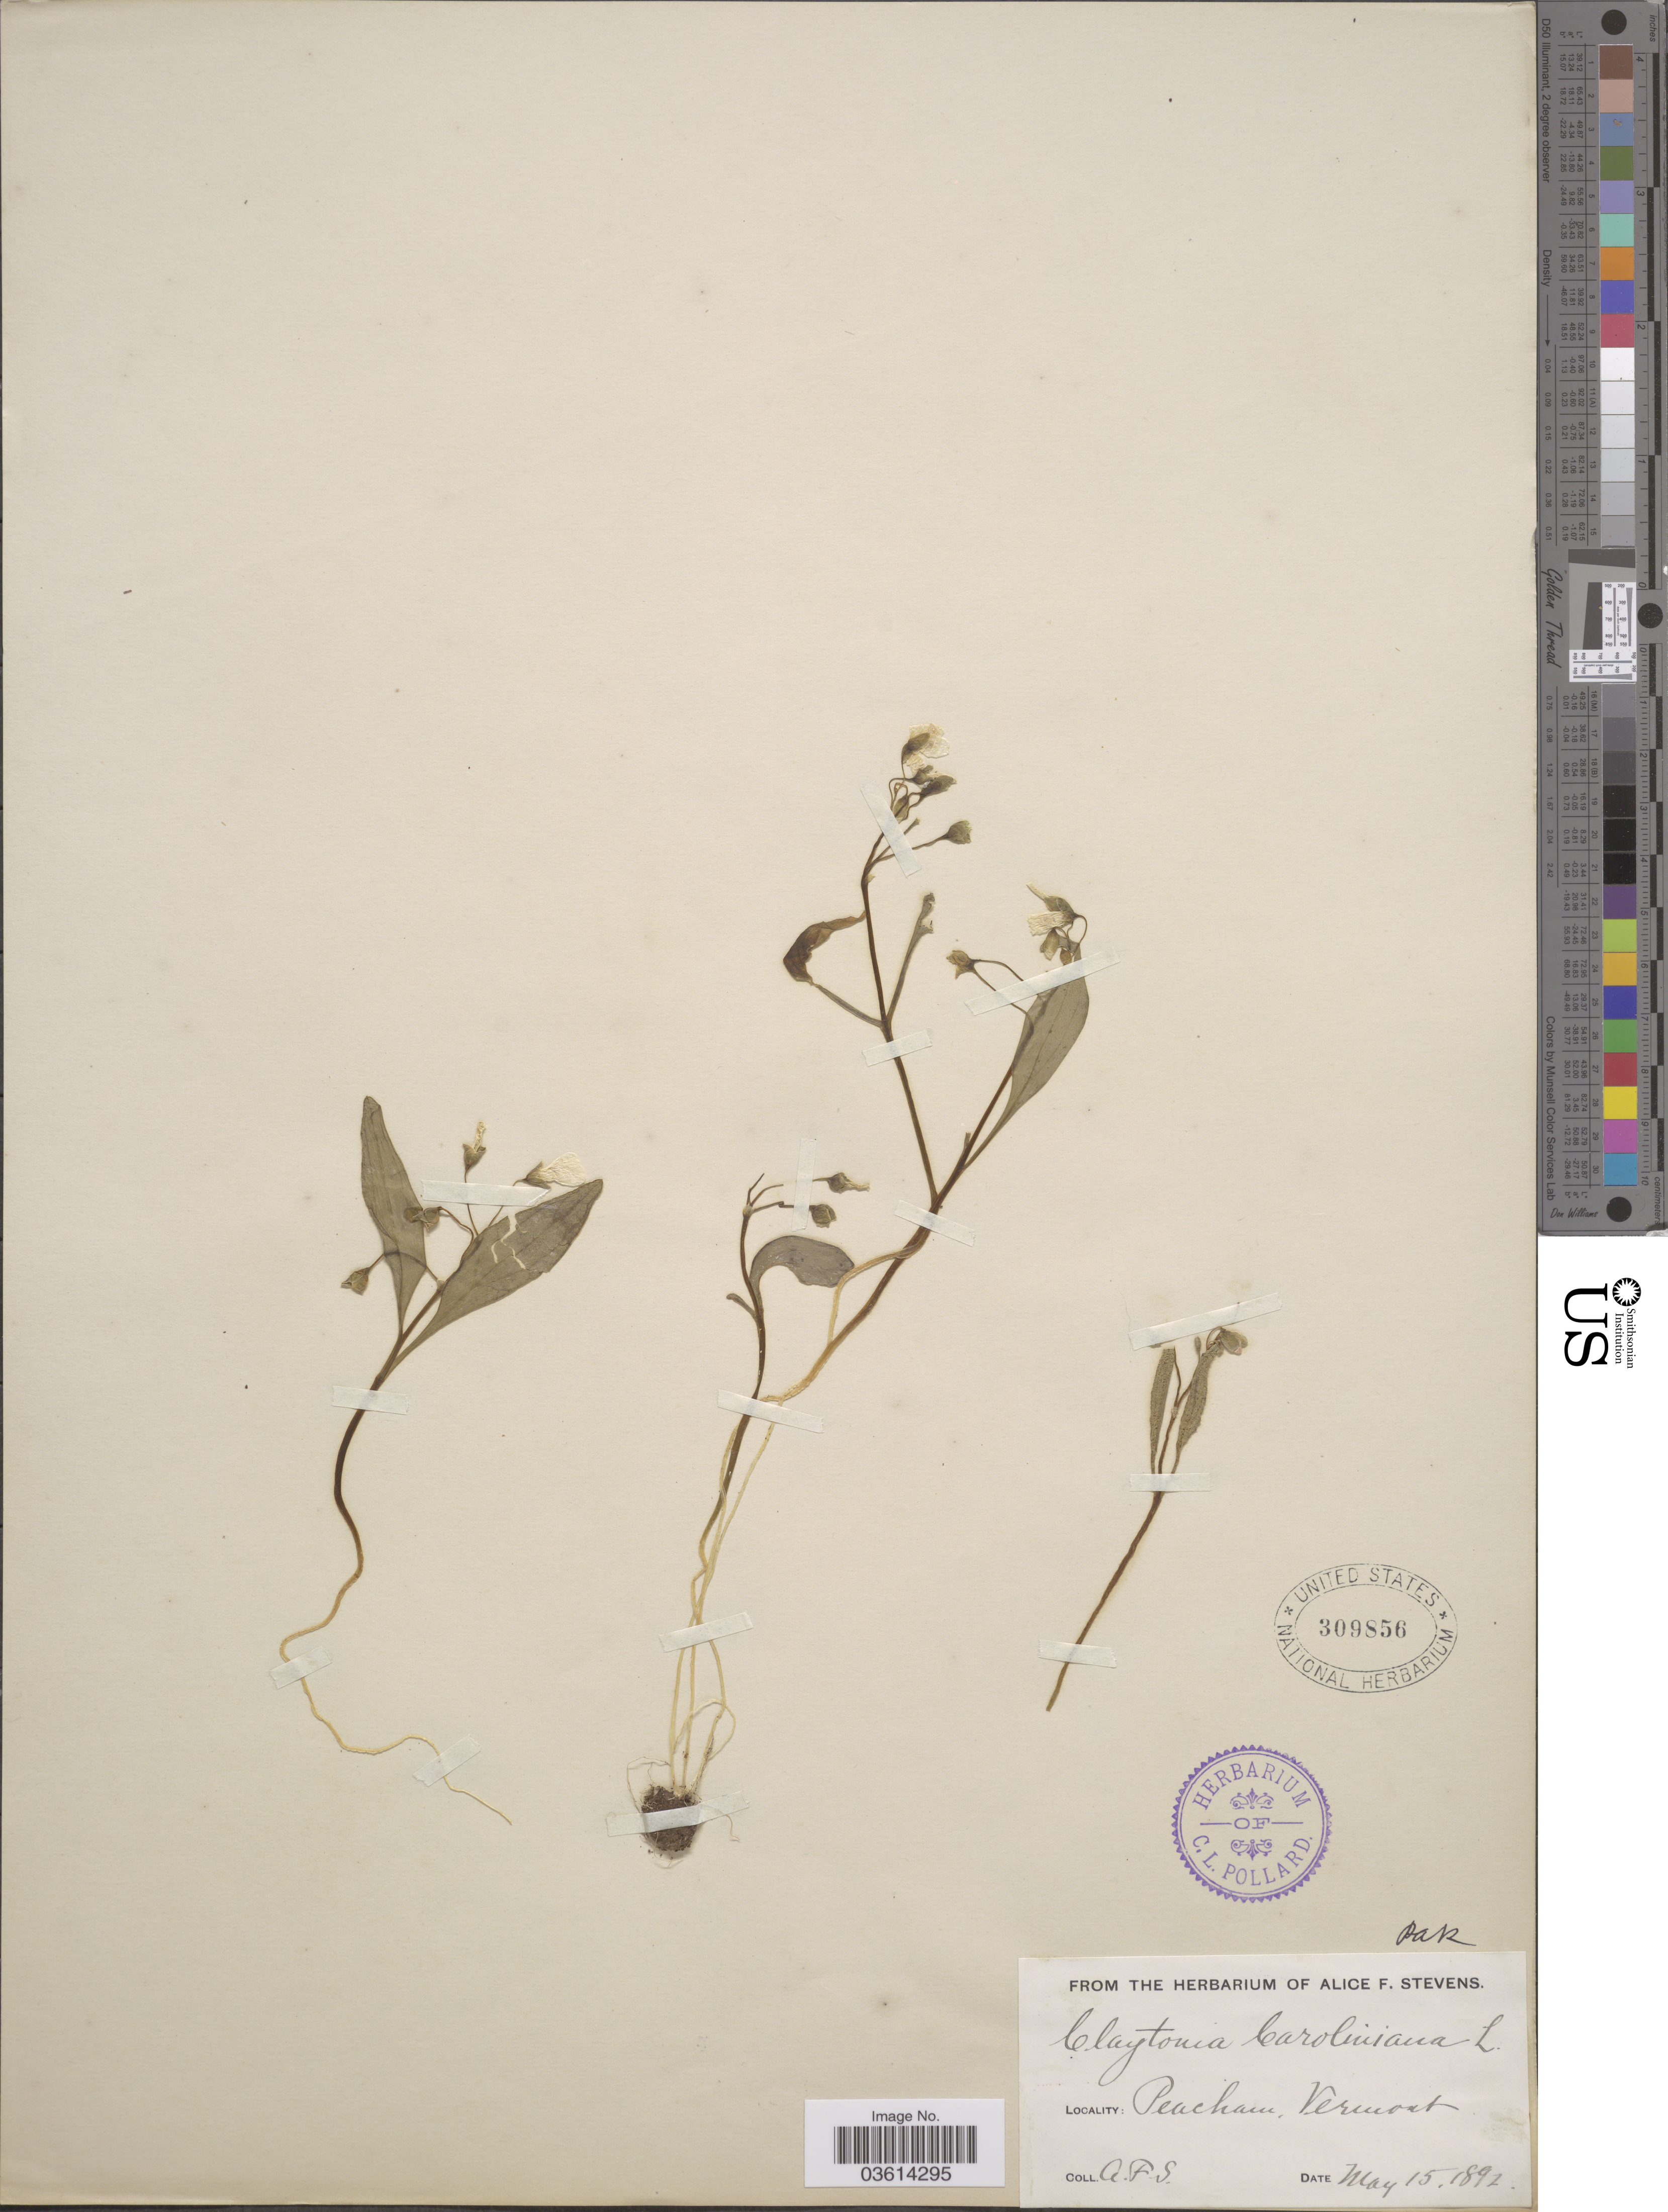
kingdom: Plantae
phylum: Tracheophyta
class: Magnoliopsida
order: Caryophyllales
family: Montiaceae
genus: Claytonia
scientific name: Claytonia caroliniana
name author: Michx.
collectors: A. Stevens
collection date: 1892-05-15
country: United States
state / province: Vermont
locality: Peacham.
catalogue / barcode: US 309856